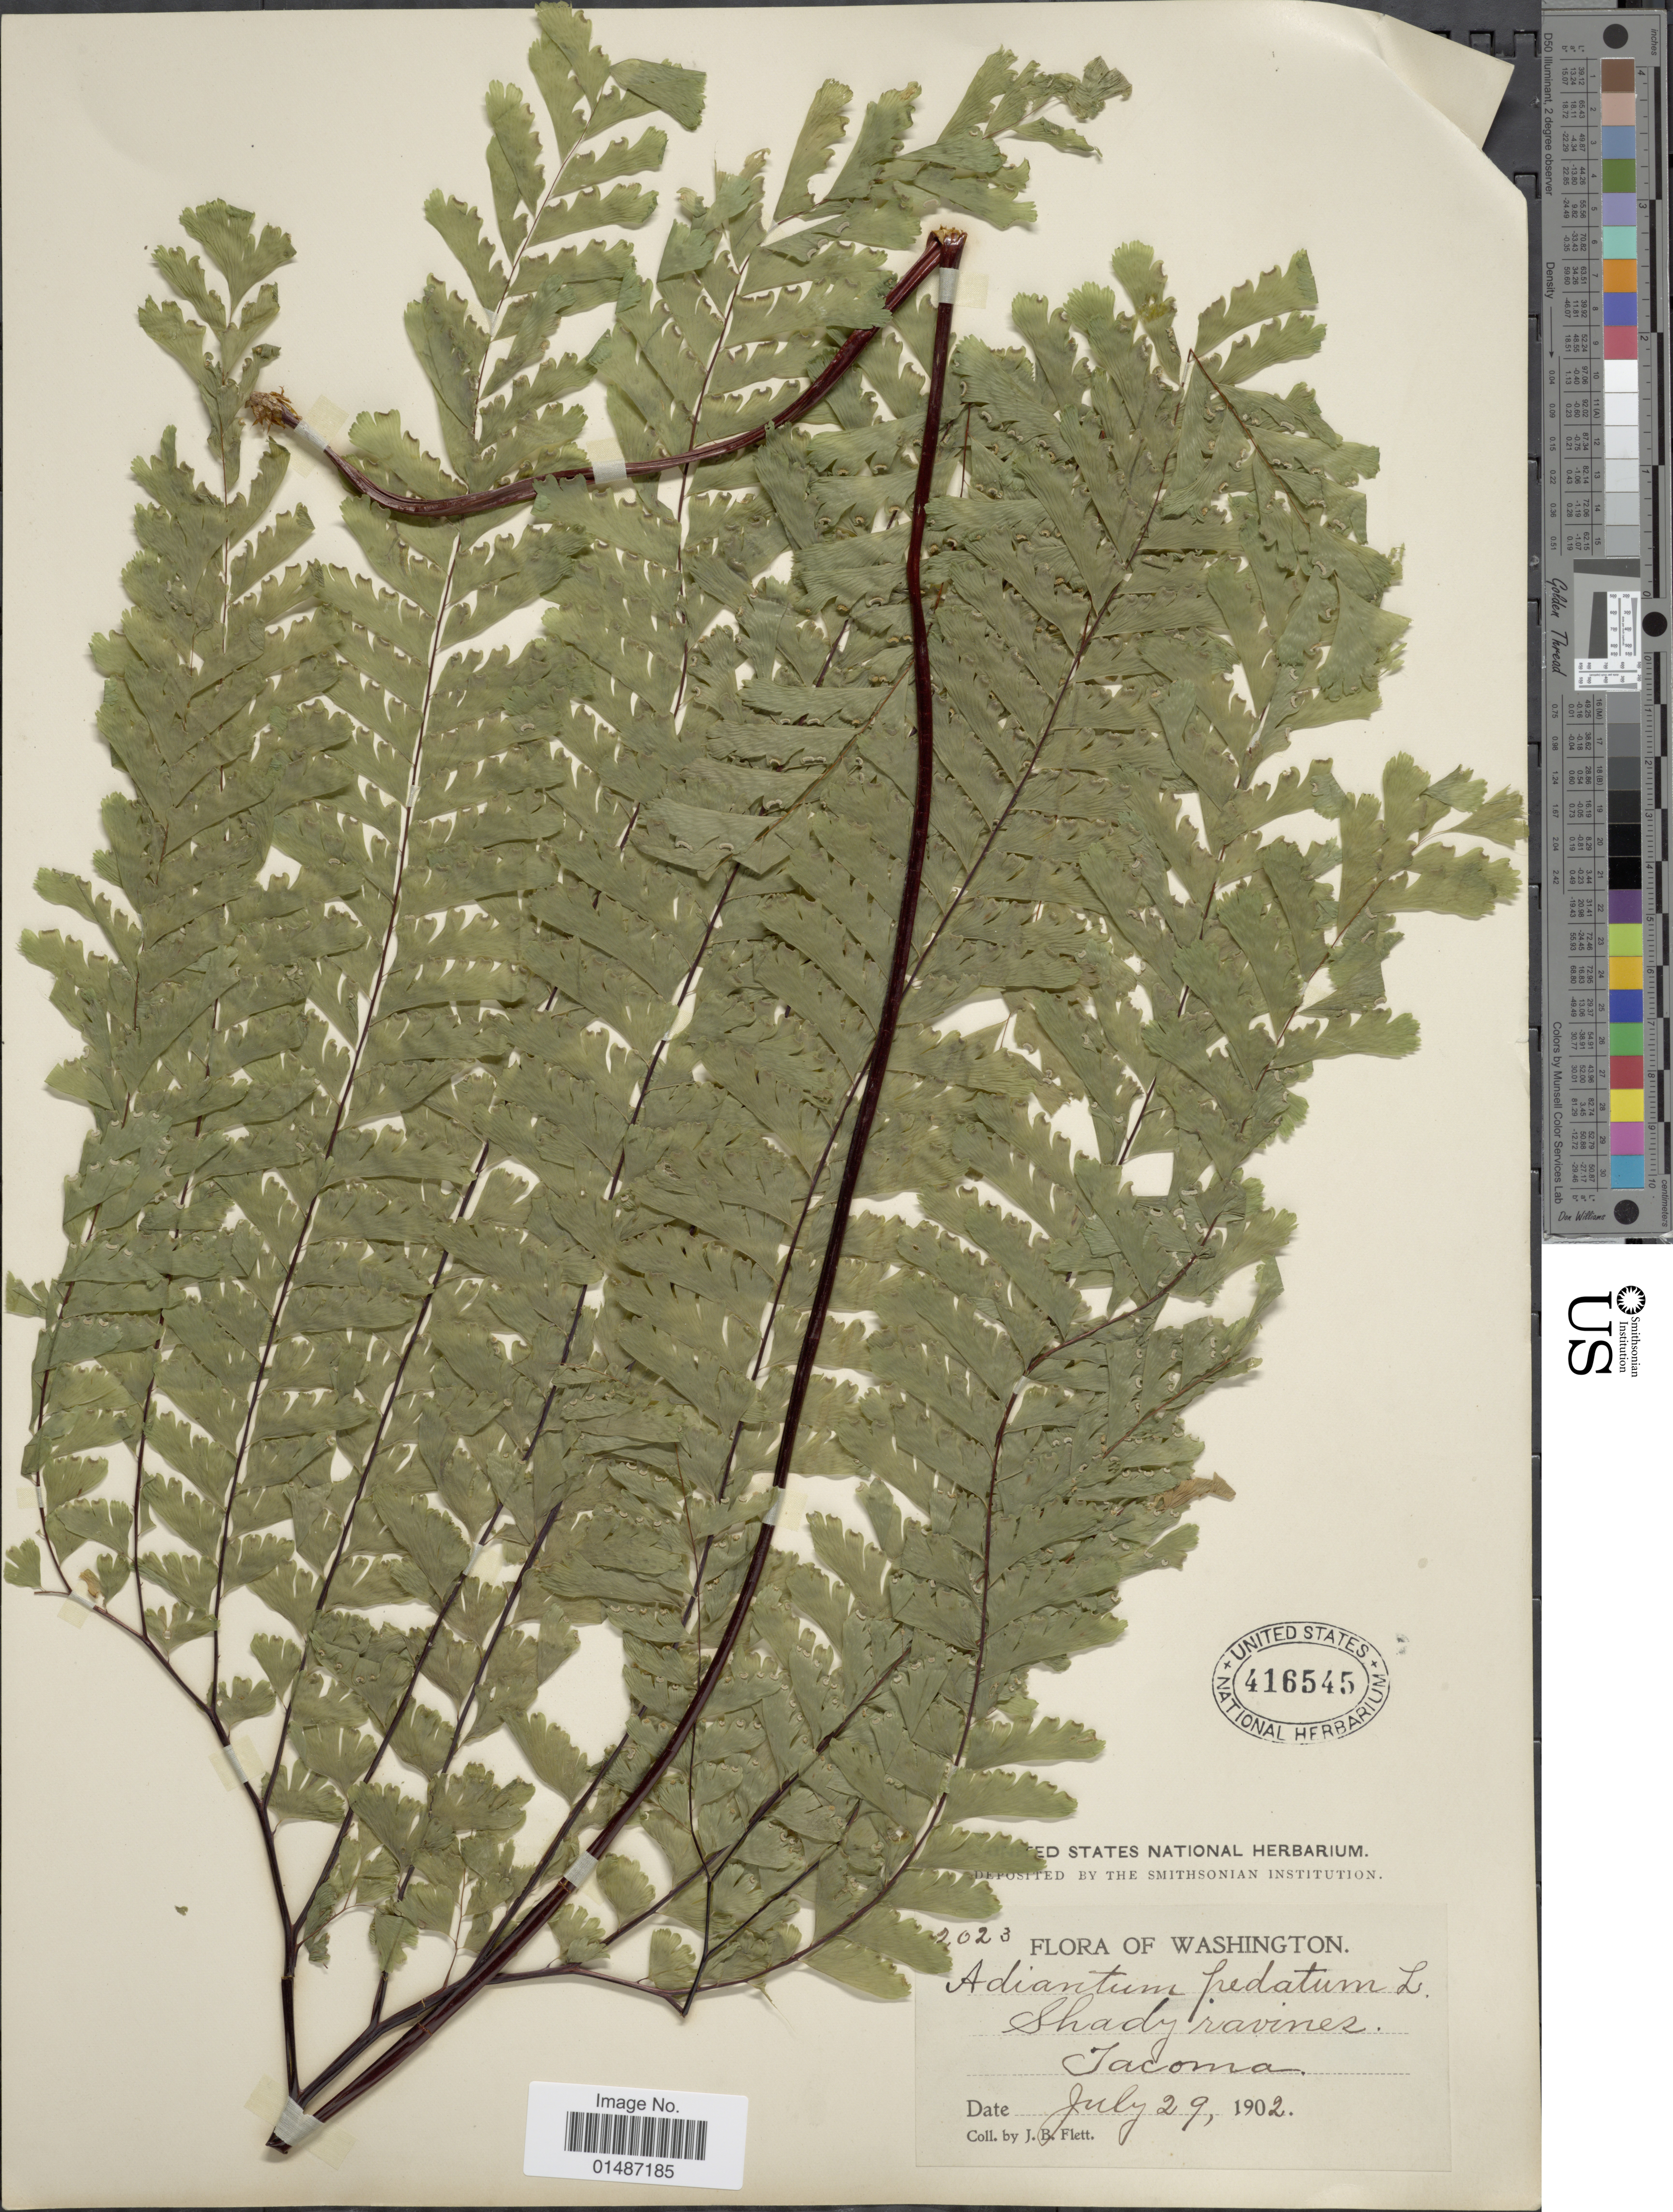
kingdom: Plantae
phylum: Tracheophyta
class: Polypodiopsida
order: Polypodiales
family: Pteridaceae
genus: Adiantum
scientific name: Adiantum pedatum subsp. aleuticum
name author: (Rupr.) Calder & Roy L. Taylor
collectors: J. Flett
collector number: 2023*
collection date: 1902-07-29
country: United States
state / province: Washington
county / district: Pierce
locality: Shady ravines, Tacoma.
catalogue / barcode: US 416545